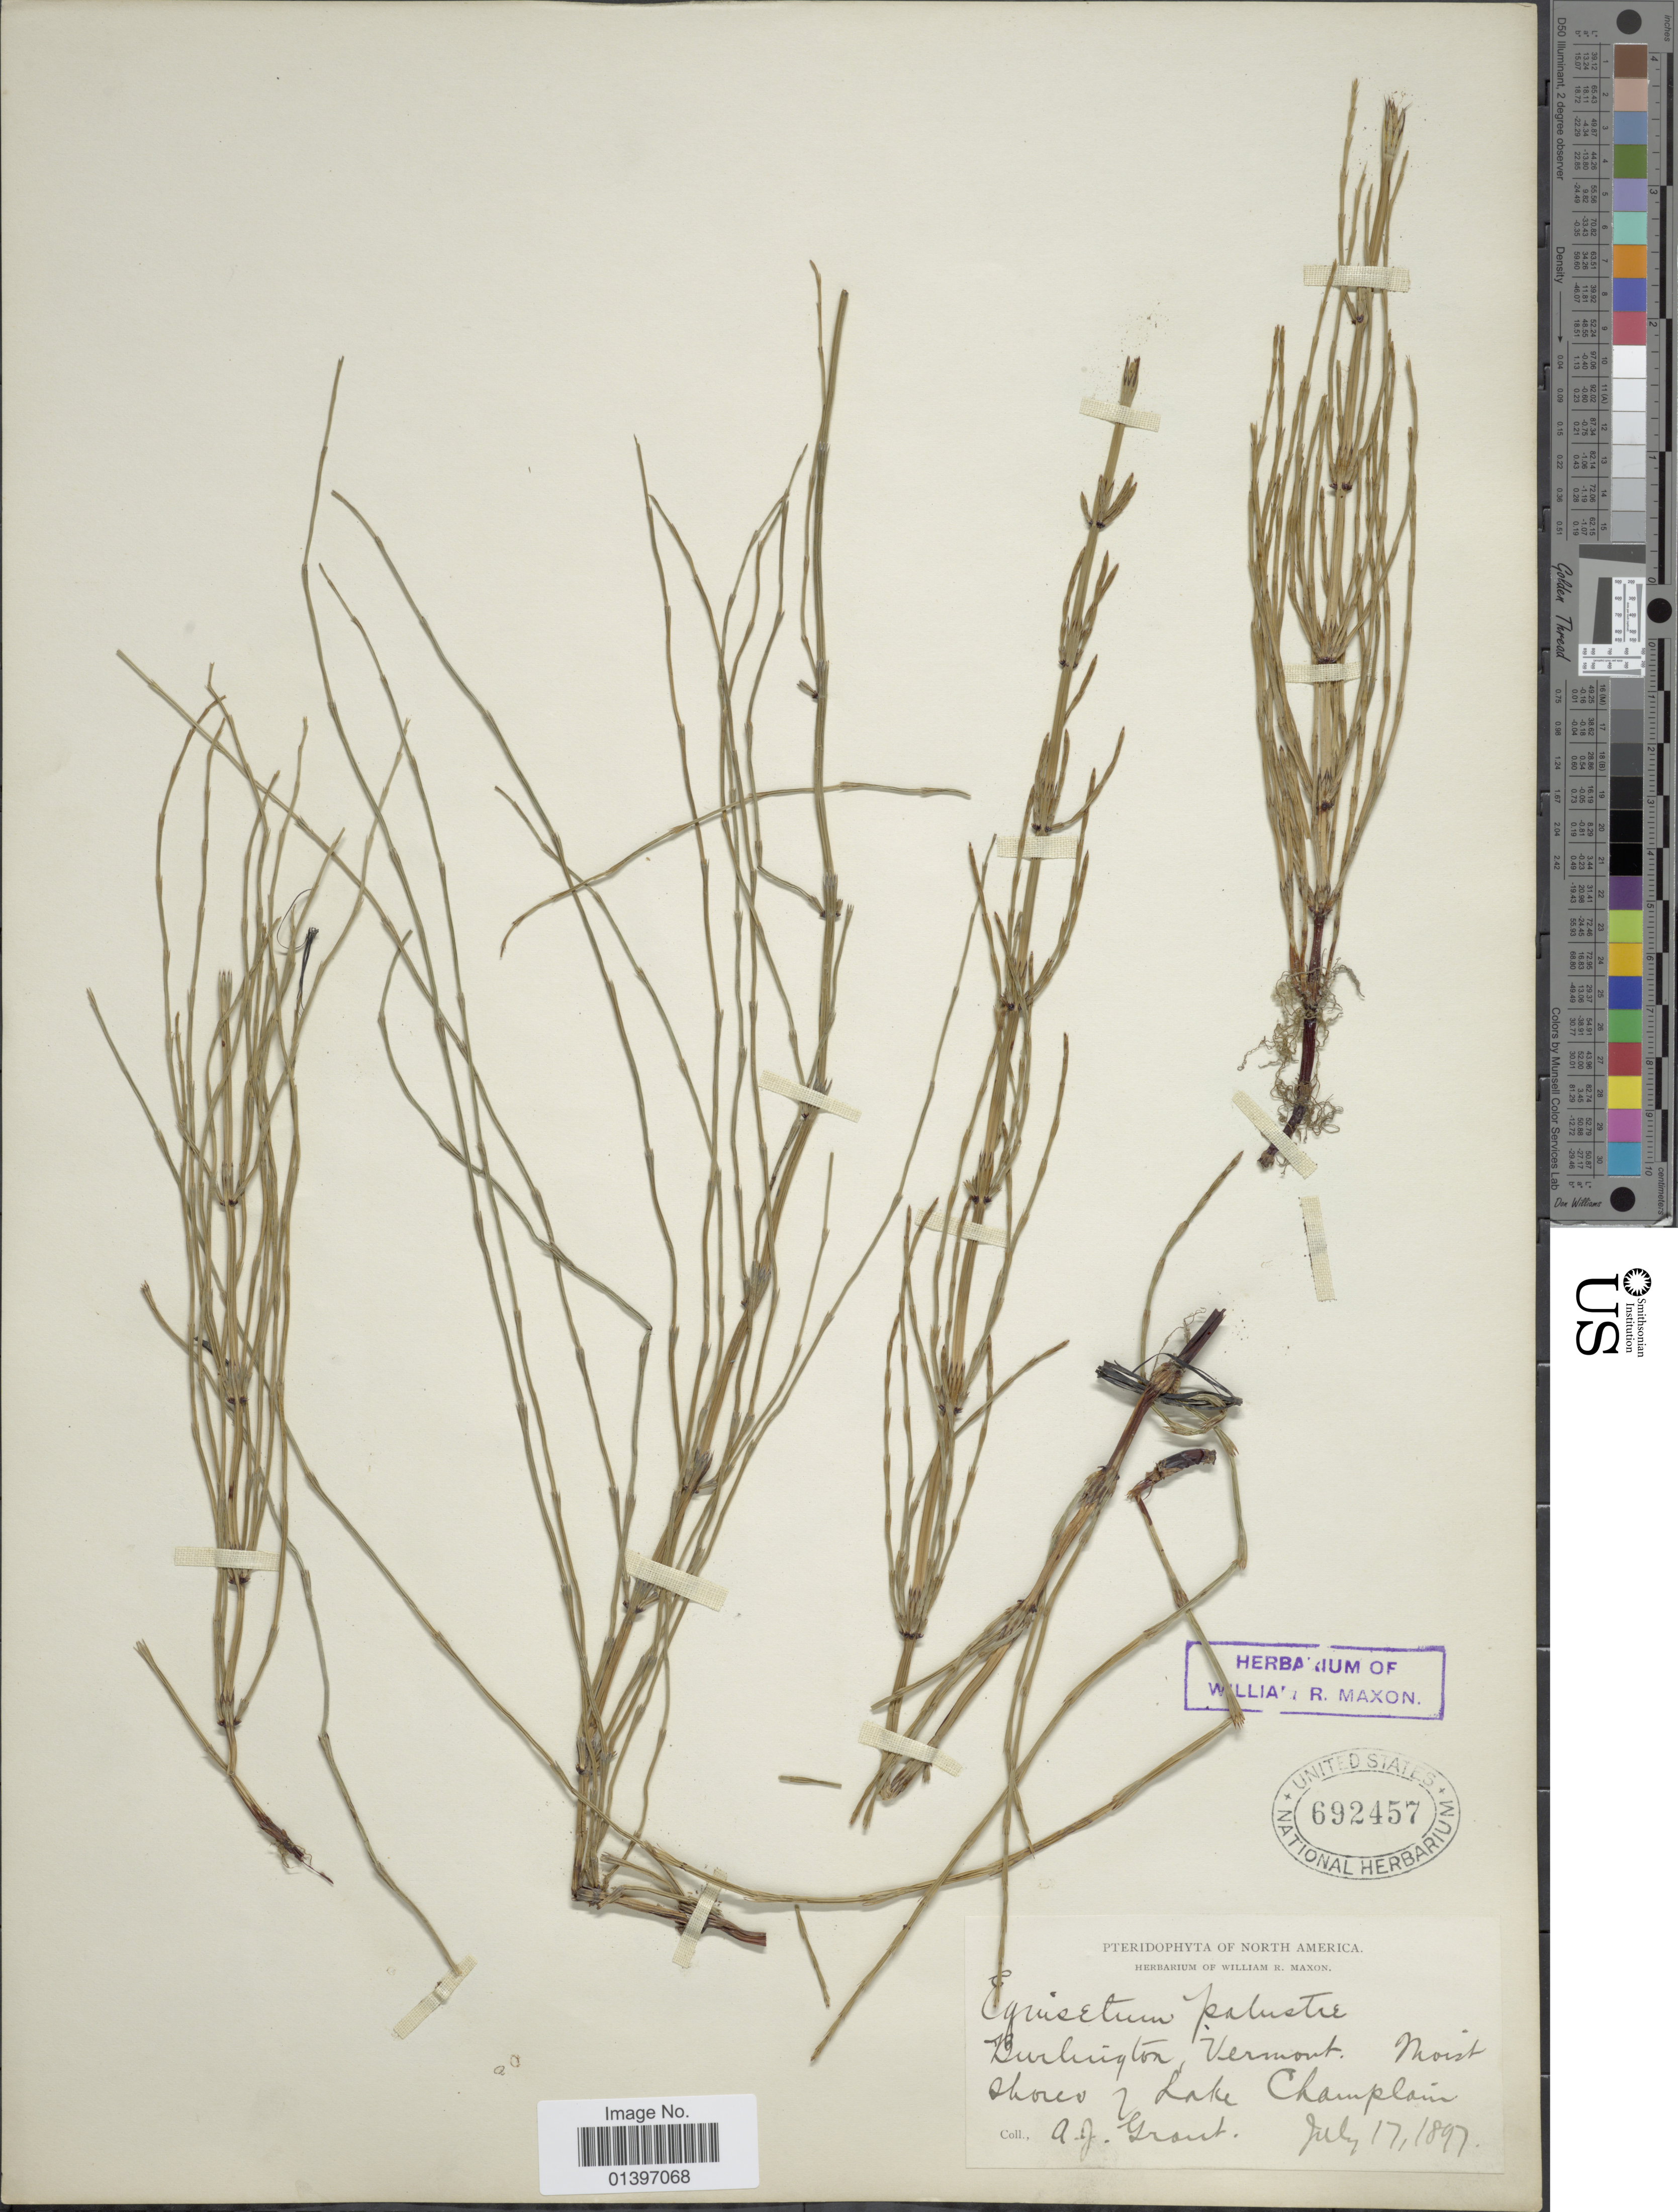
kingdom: Plantae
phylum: Tracheophyta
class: Polypodiopsida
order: Equisetales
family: Equisetaceae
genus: Equisetum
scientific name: Equisetum palustre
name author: L.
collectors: A. Grant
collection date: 1897-07-17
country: United States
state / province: Vermont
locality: Shores of Lake Champlain, Burlington Vermont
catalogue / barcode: US 692457